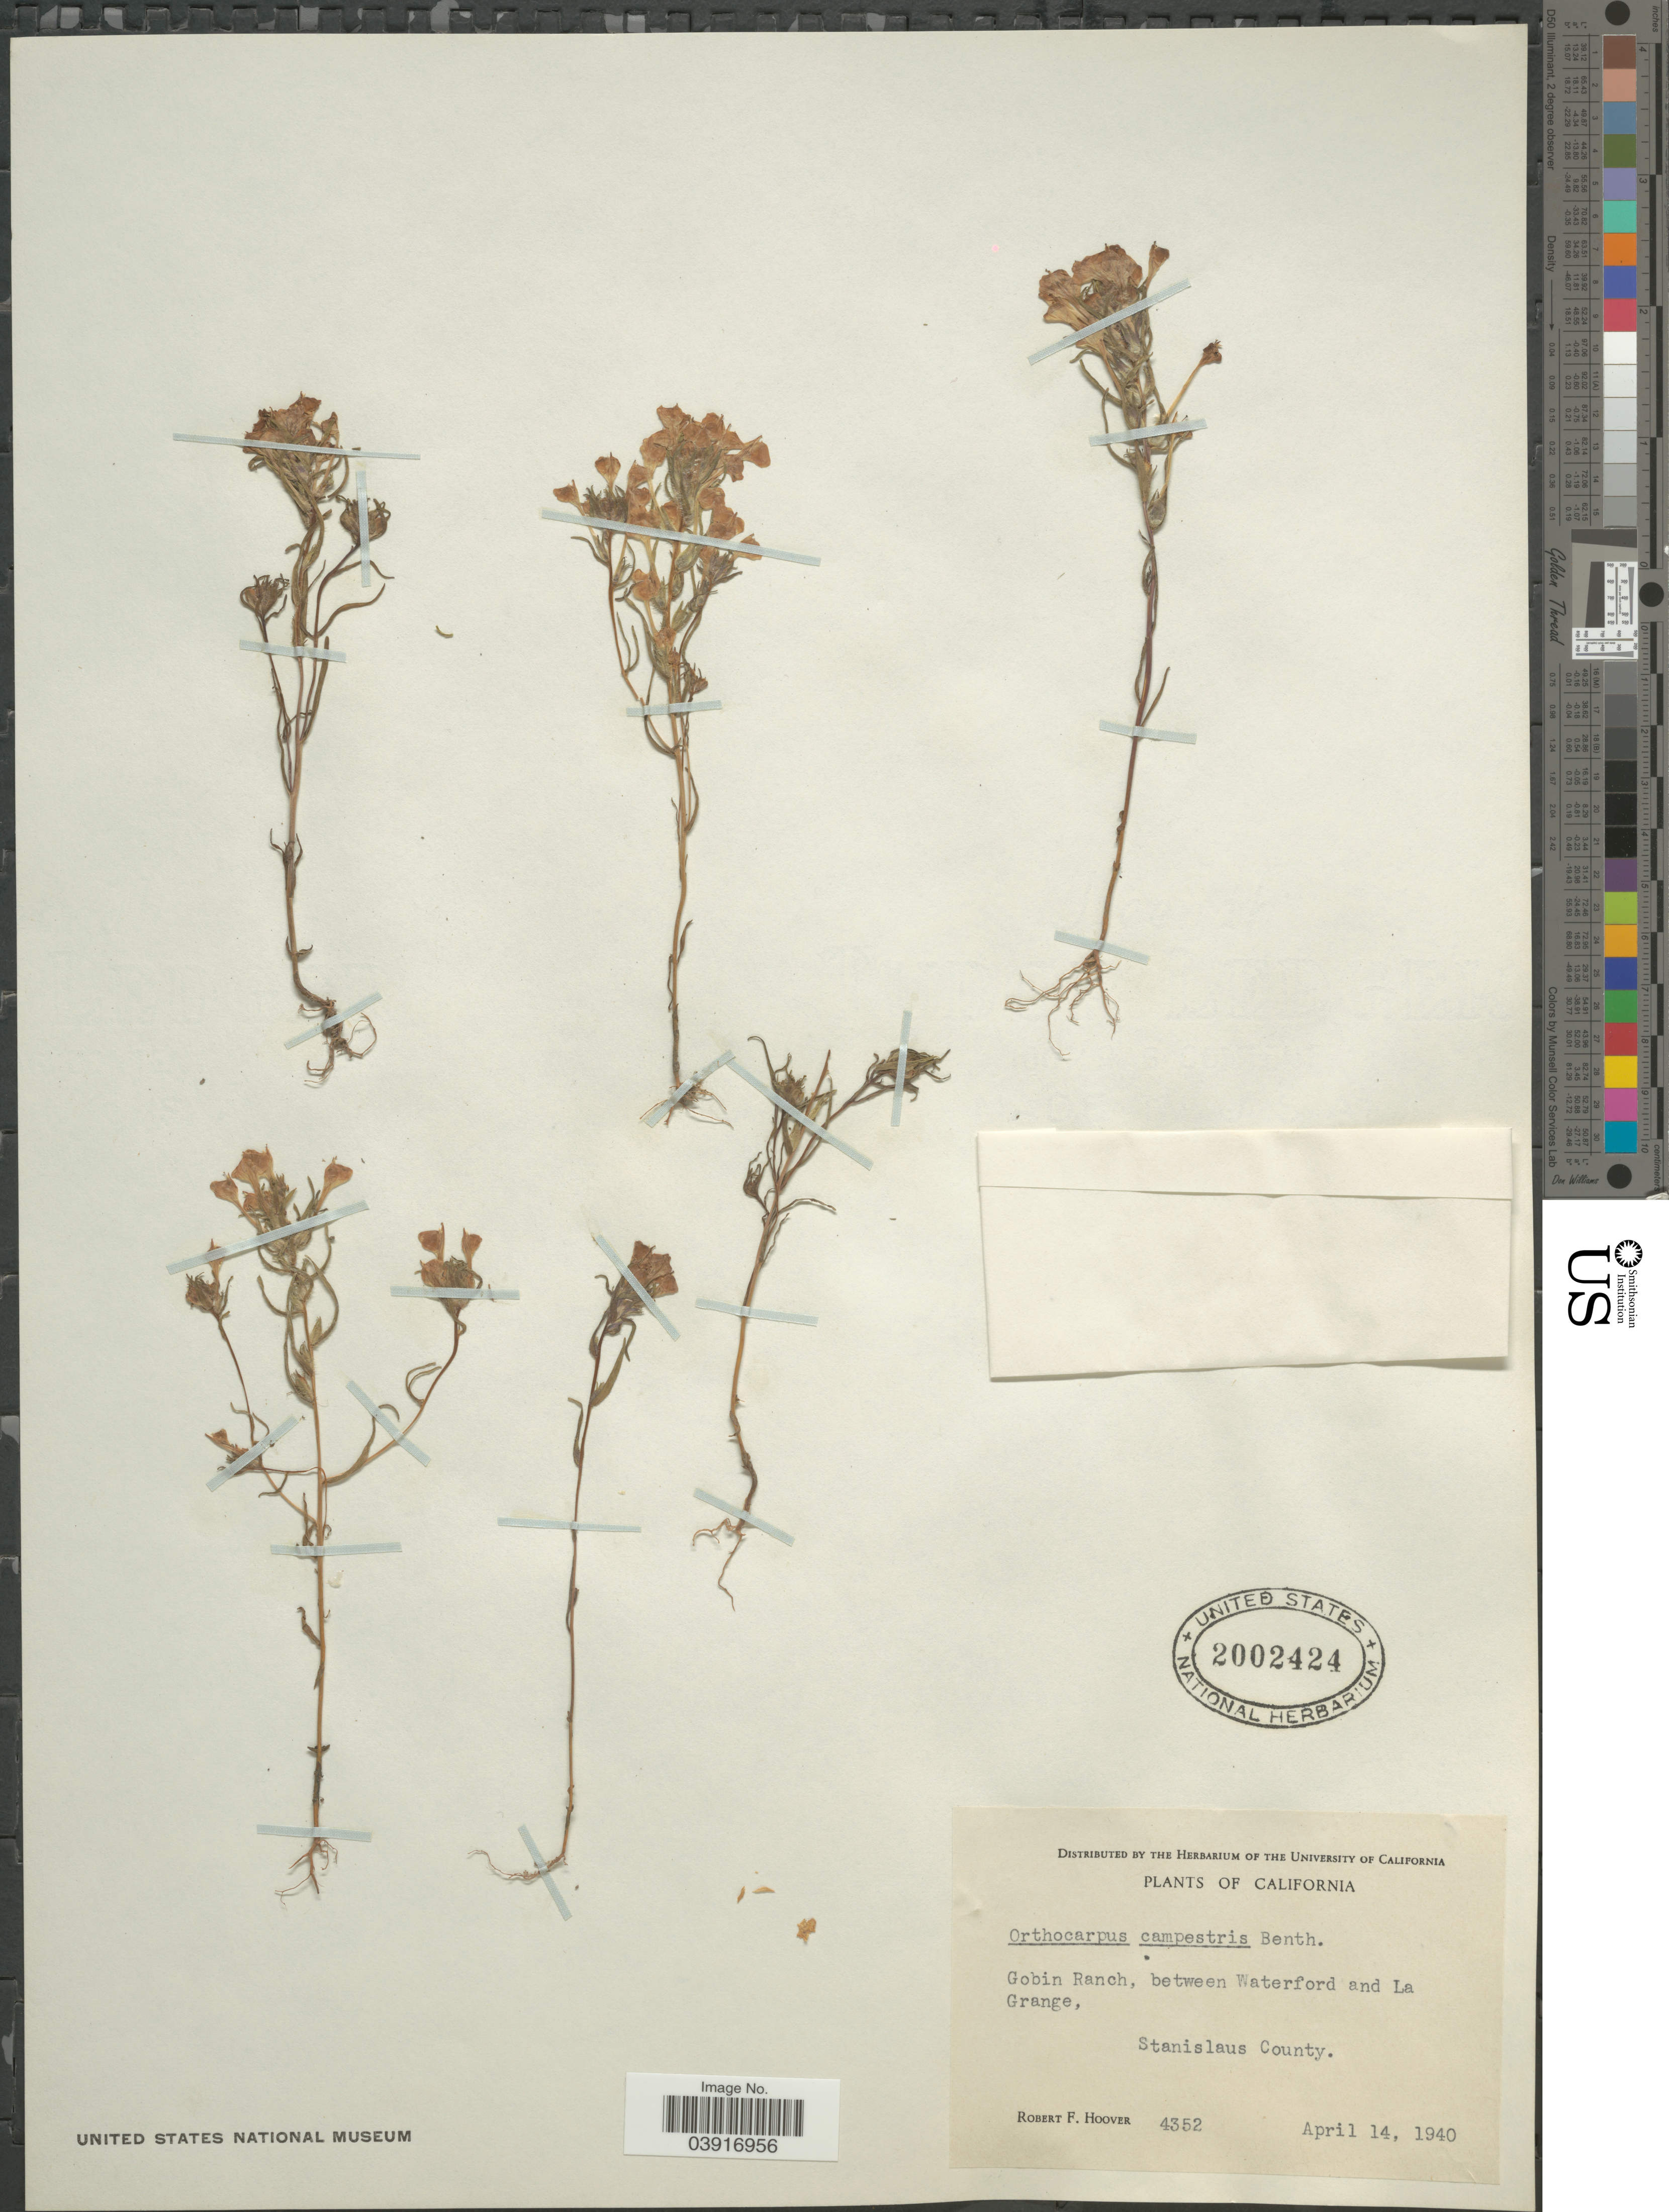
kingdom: Plantae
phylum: Tracheophyta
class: Magnoliopsida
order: Lamiales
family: Orobanchaceae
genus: Orthocarpus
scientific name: Orthocarpus campestris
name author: Benth.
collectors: R. F. Hoover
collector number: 4352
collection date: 1940-04-14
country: United States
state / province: California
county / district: Stanislaus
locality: Gobin Ranch, between Waterford and La Grange, Stanislaus County.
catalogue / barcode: US 2002424